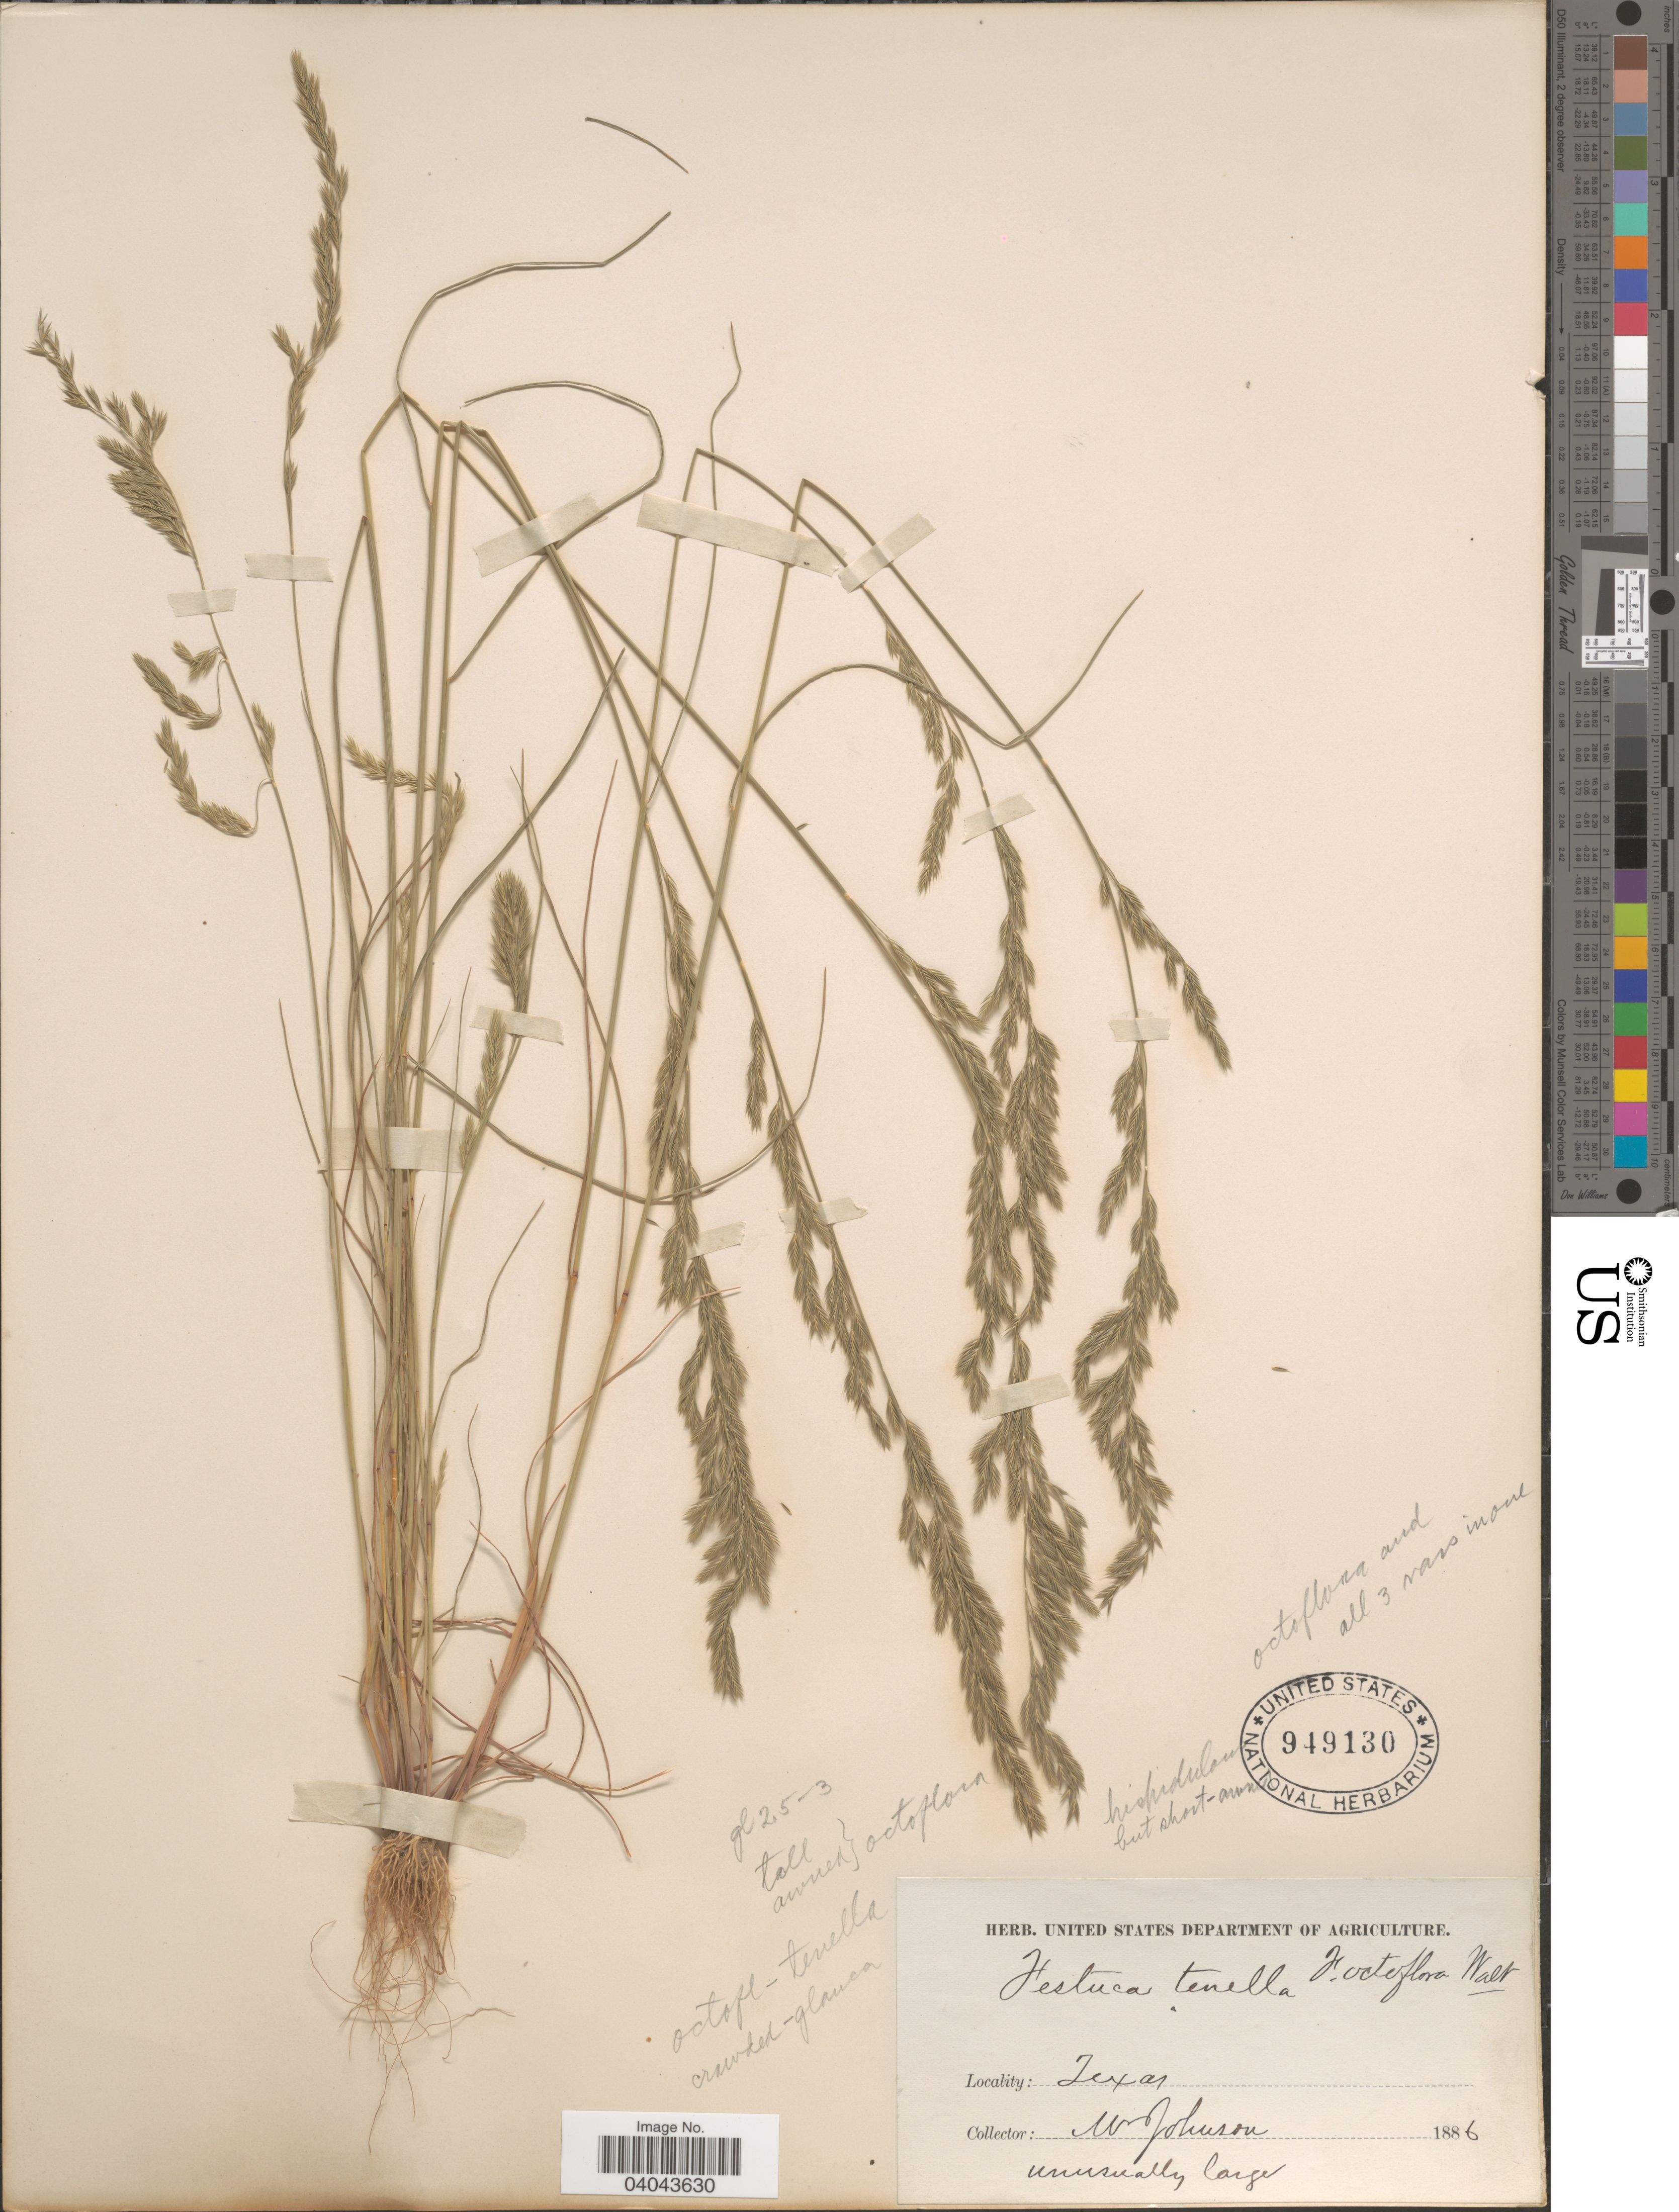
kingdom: Plantae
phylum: Tracheophyta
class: Liliopsida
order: Poales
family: Poaceae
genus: Festuca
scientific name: Festuca octoflora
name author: Walter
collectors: M. Johnson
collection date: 1886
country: United States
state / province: Texas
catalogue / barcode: US 949130